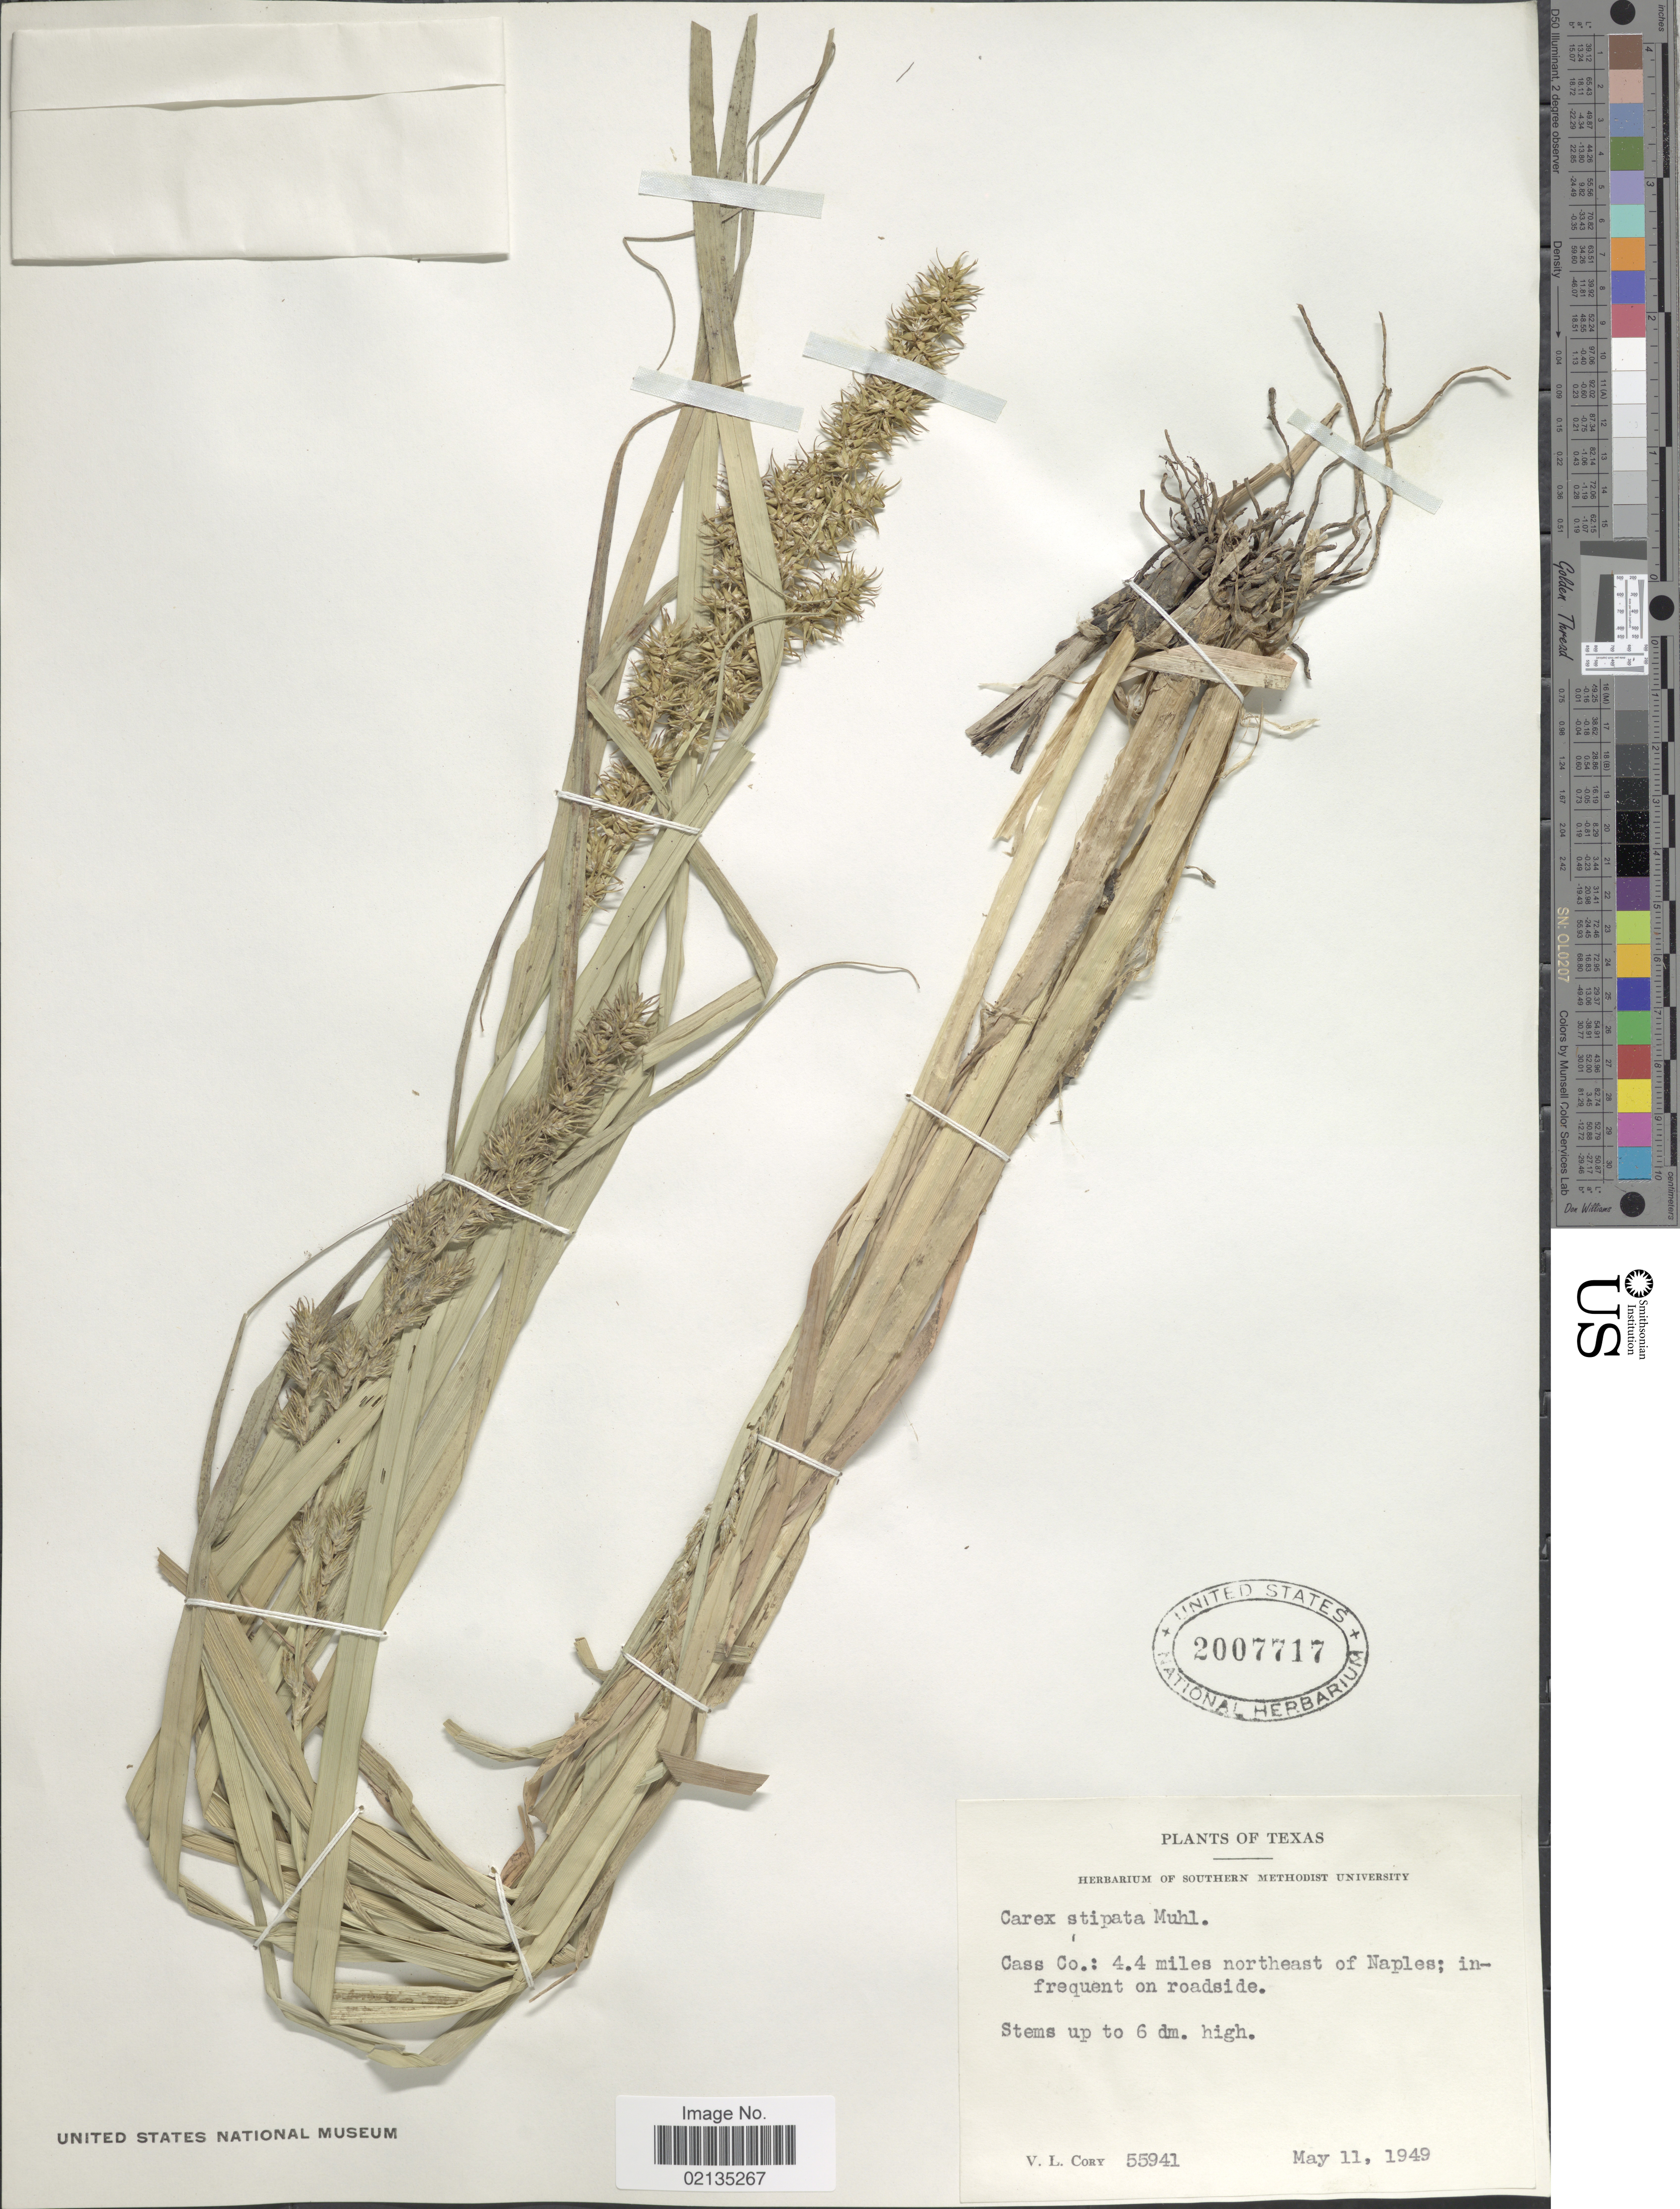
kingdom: Plantae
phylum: Tracheophyta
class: Liliopsida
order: Poales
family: Cyperaceae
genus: Carex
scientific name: Carex stipata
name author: Muhl. ex Willd.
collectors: V. Cory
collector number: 55941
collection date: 1949-05-11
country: United States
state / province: Texas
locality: Texas, cass Co.: 4.4 miles northeast of Naples; infrequent on roadside.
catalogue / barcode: US 2007717